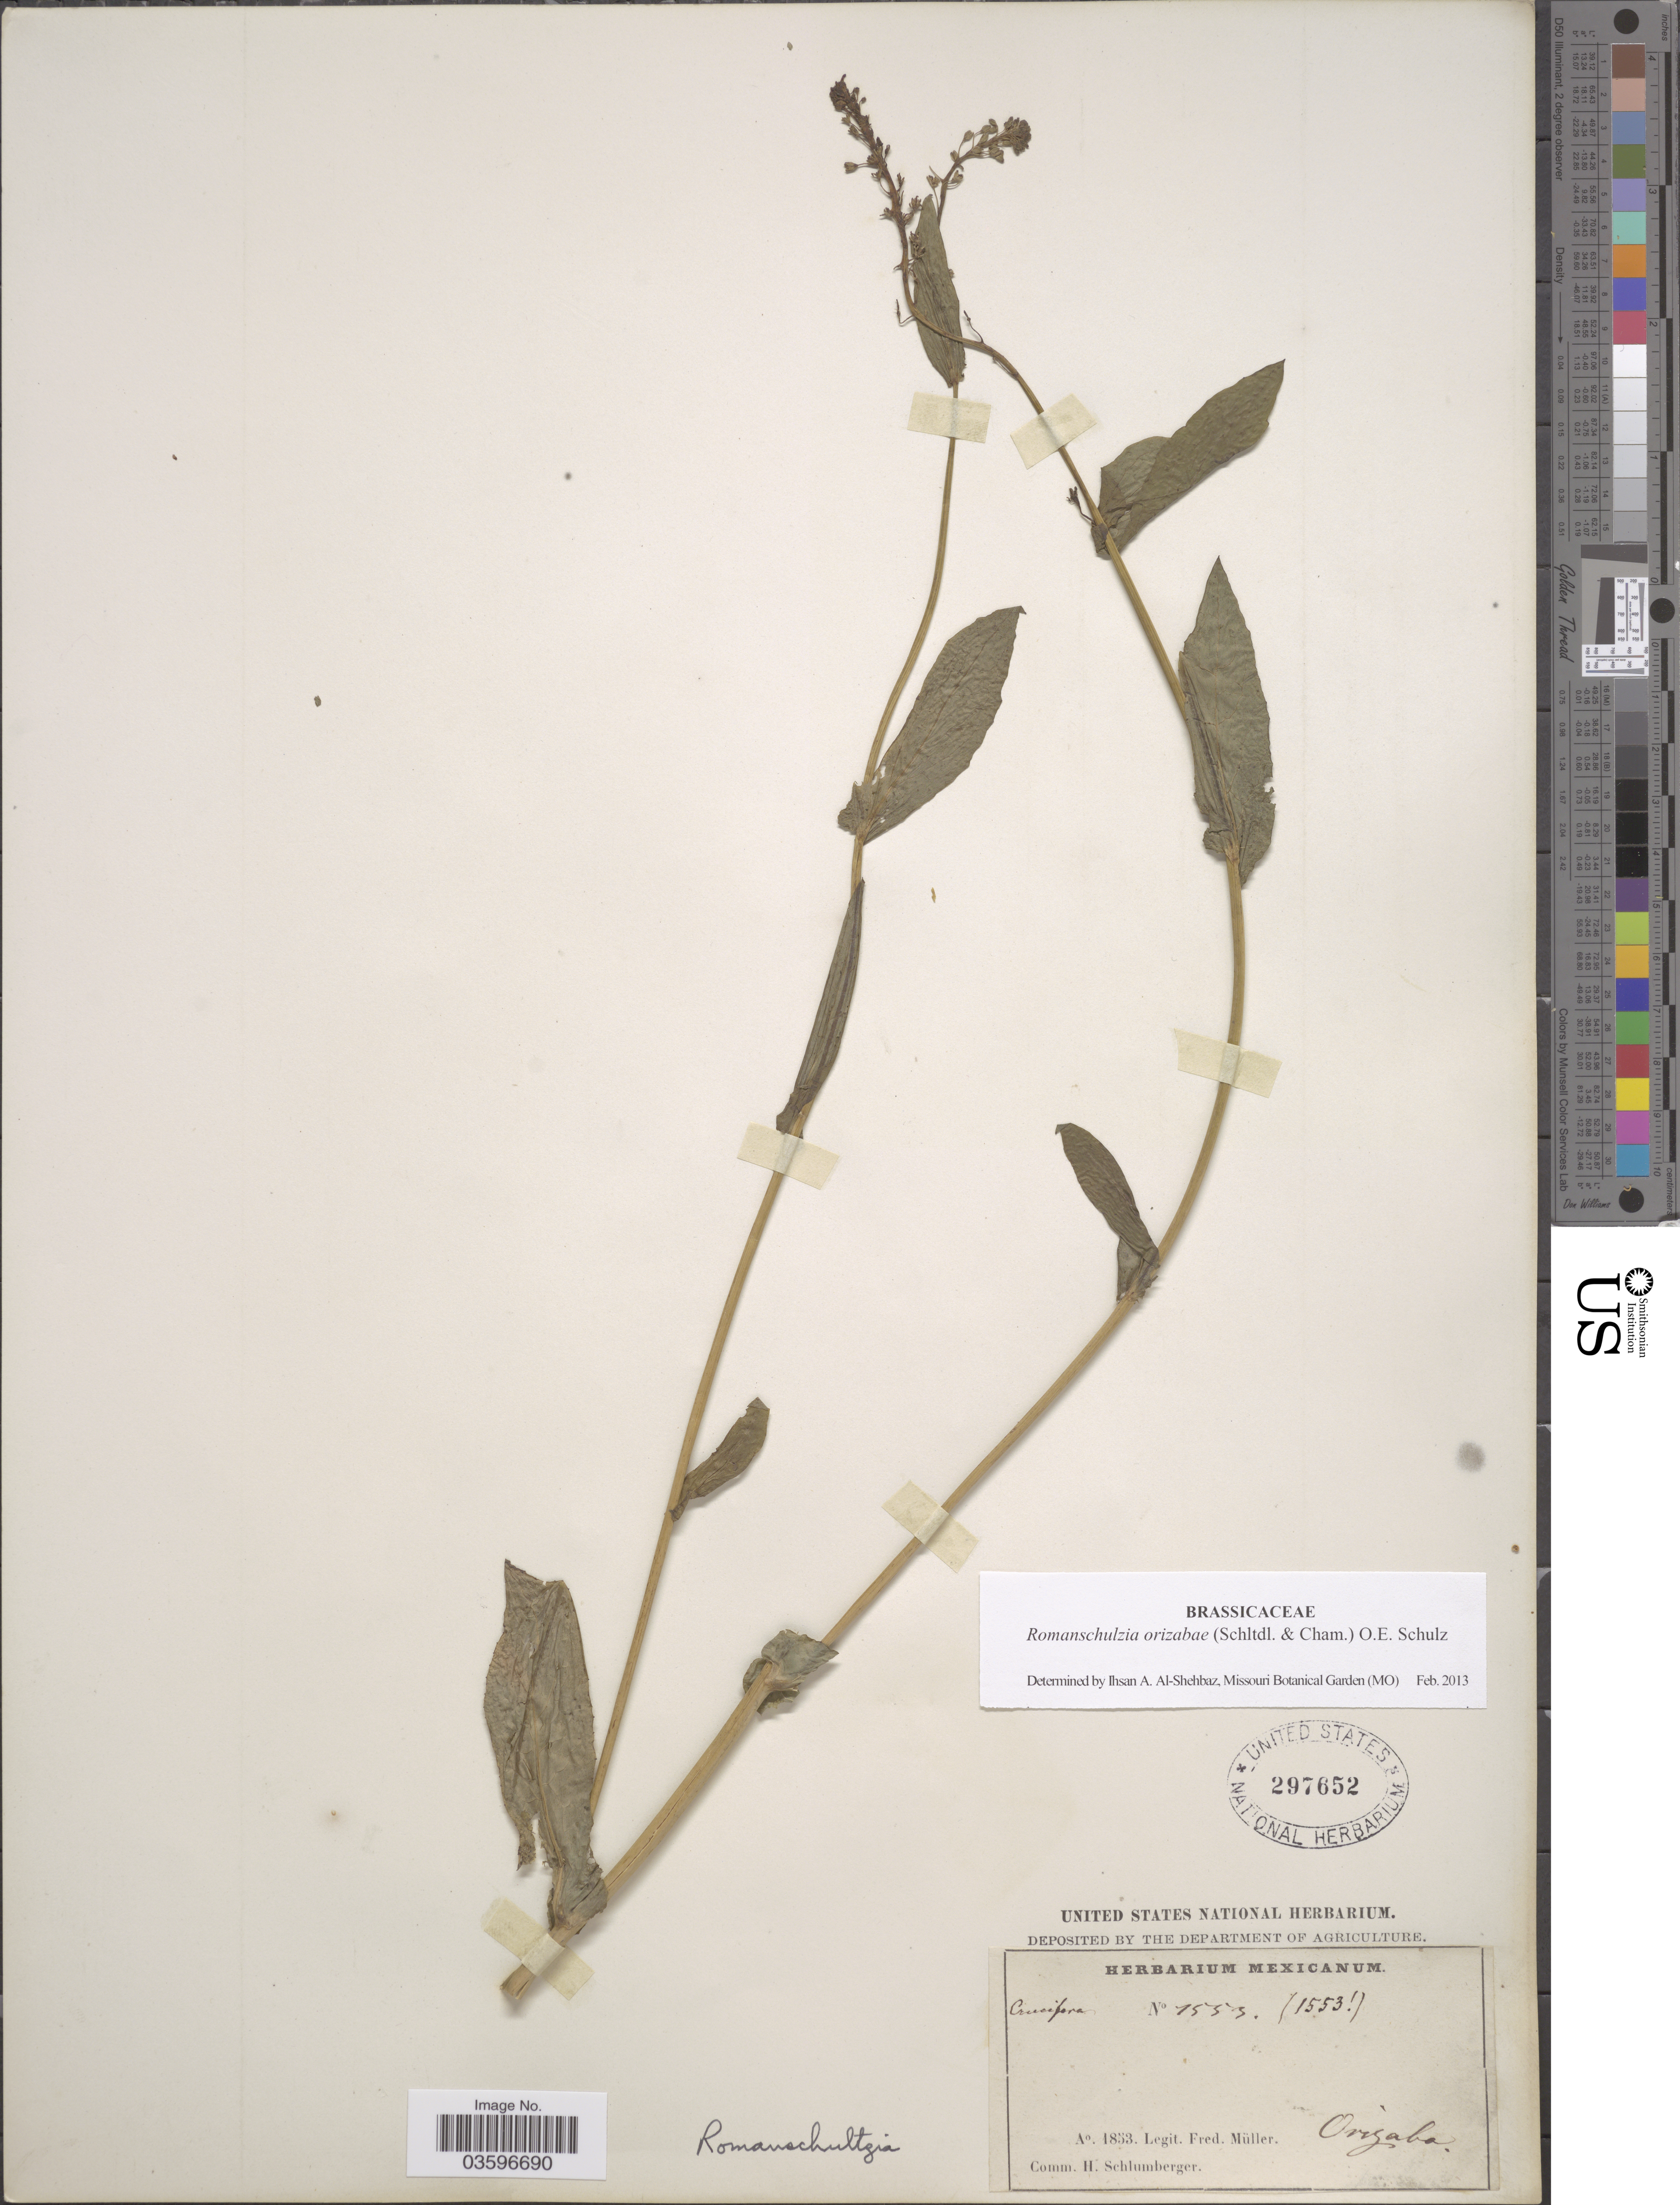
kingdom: Plantae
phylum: Tracheophyta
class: Magnoliopsida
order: Brassicales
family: Brassicaceae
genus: Romanschulzia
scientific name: Romanschulzia orizabae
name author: (Schltdl. & Cham.) O.E. Schulz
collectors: F. Müller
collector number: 1553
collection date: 1853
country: Mexico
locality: Orizaba.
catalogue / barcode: US 297652